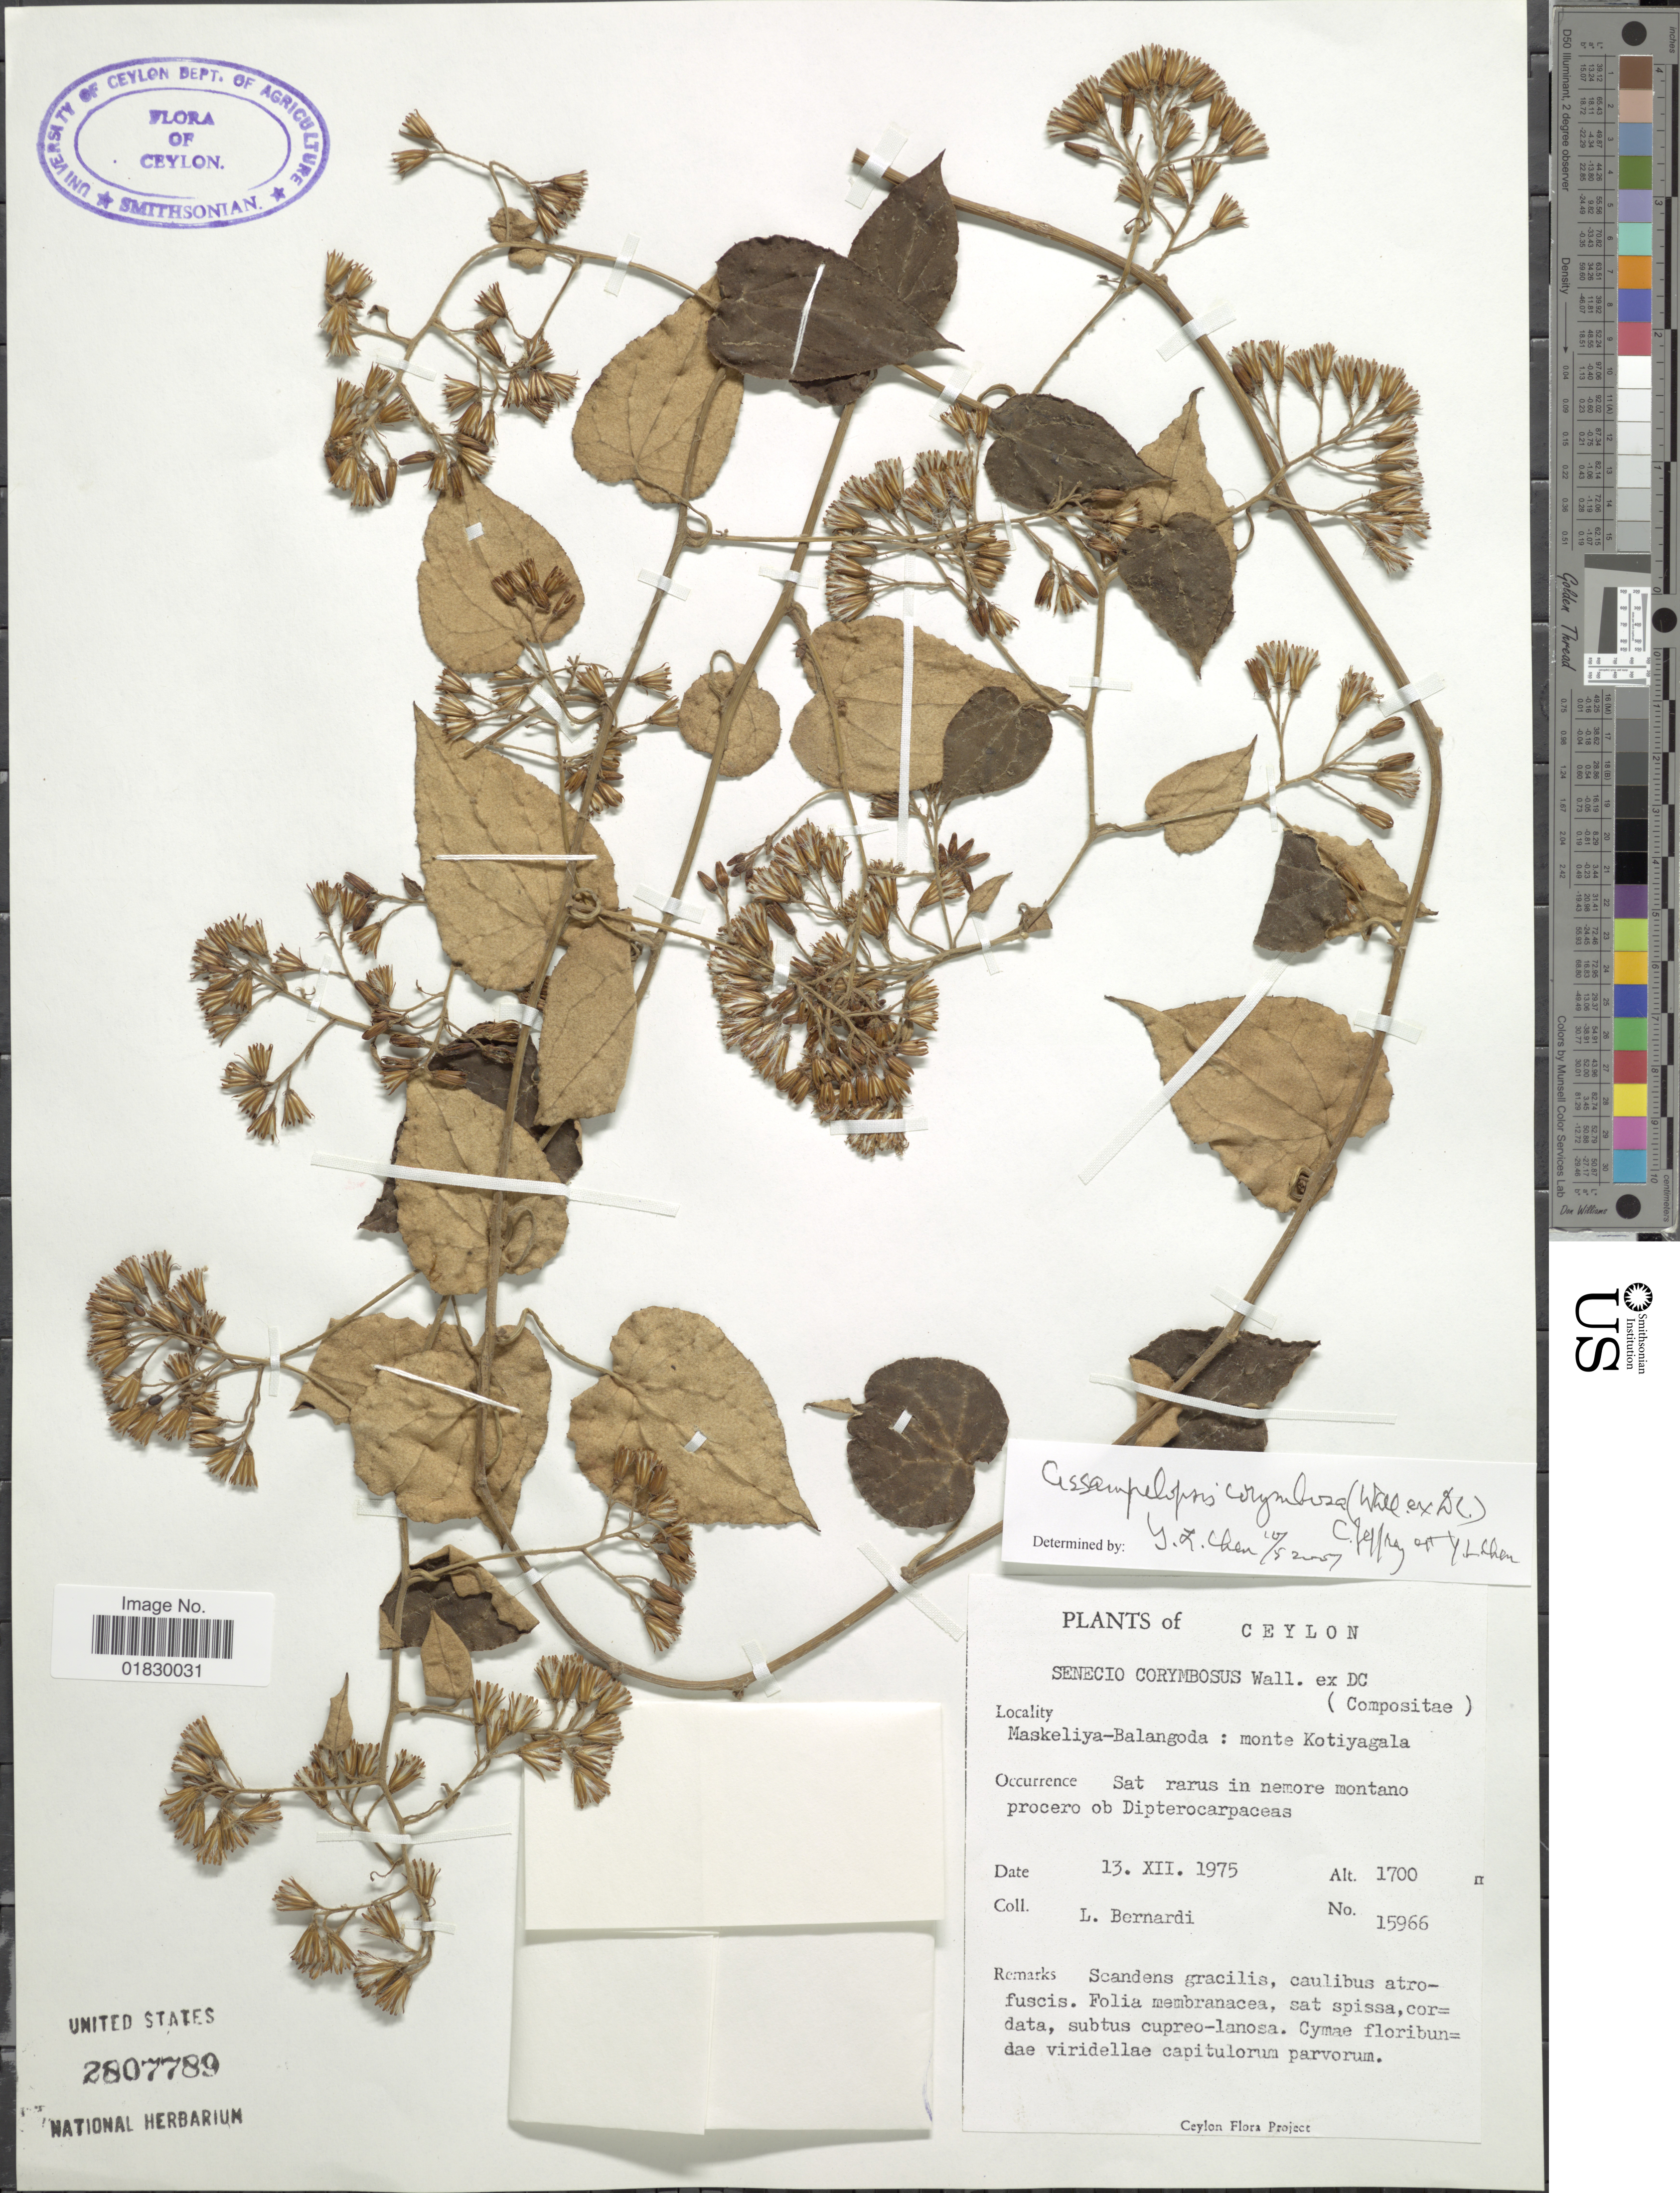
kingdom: Plantae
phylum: Tracheophyta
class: Magnoliopsida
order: Asterales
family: Asteraceae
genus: Cissampelopsis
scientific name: Cissampelopsis corymbosa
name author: (Wall. ex DC.) C. Jeffrey & Y.L. Chen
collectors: L. Bernardi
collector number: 15966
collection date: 1975-12-13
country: Sri Lanka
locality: Ceylon, Maskeliya-Balangoda: monte Kotiyagala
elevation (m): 1700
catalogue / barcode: US 2807789